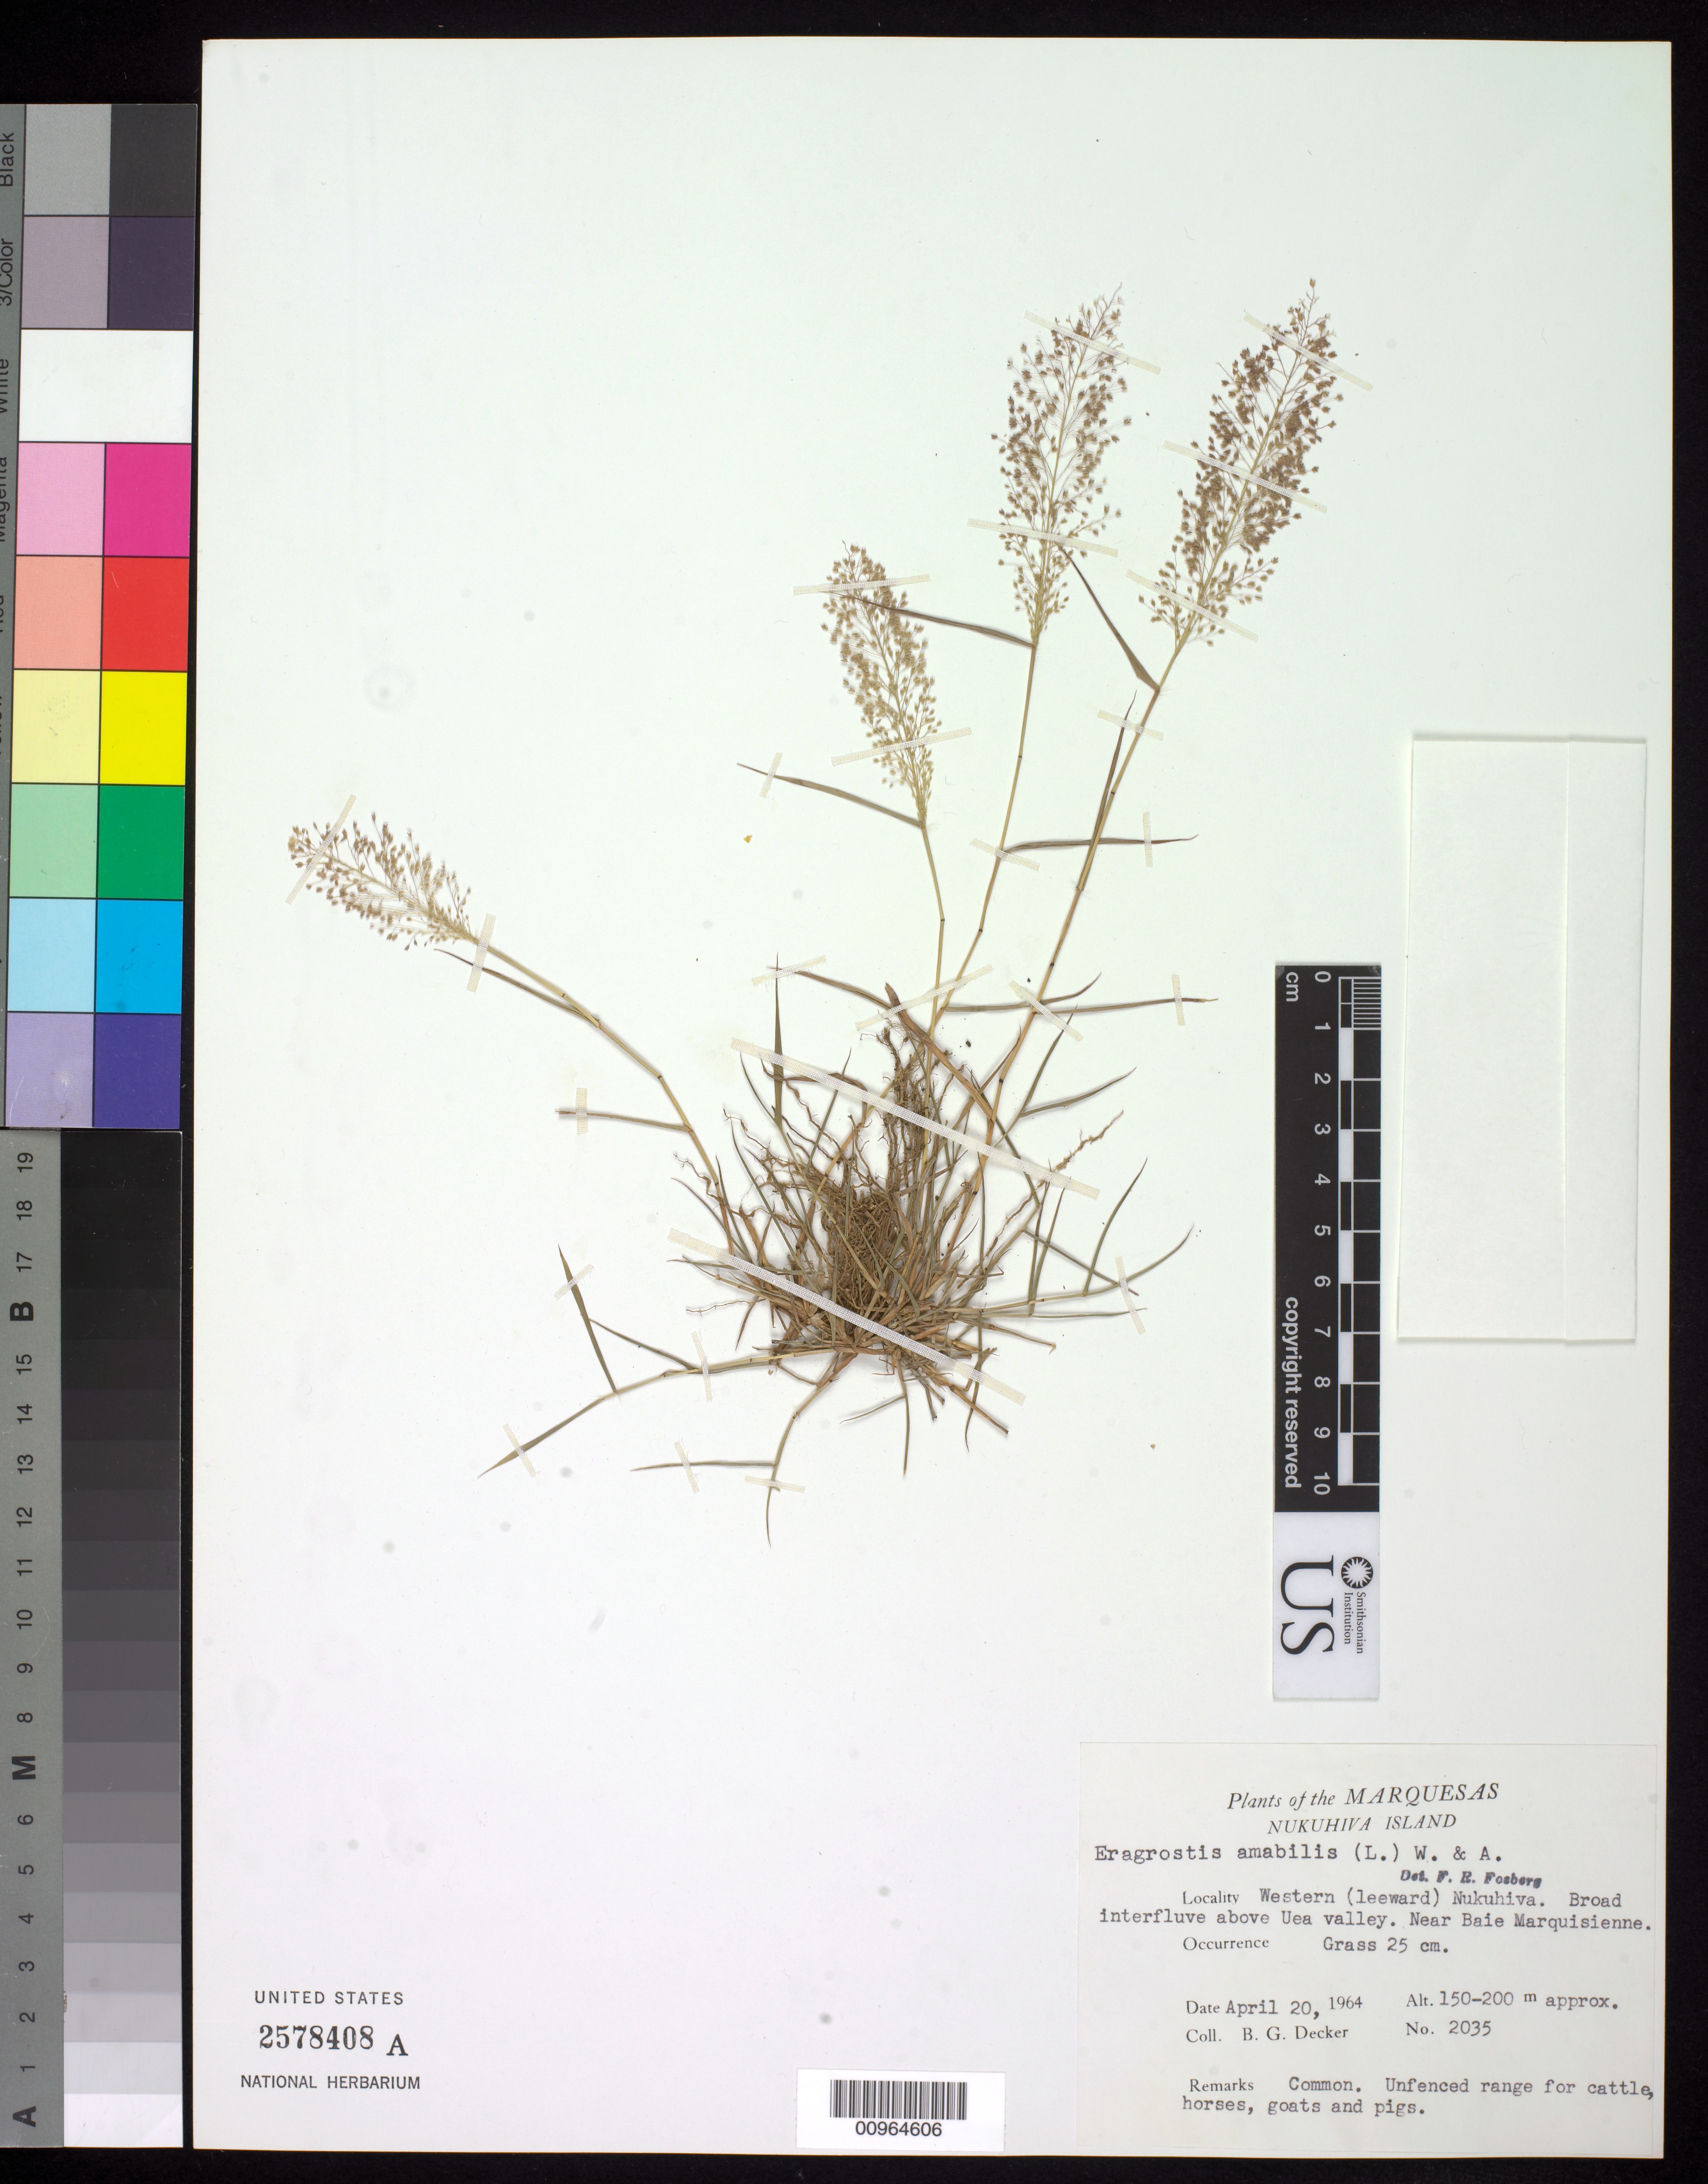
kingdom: Plantae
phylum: Tracheophyta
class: Liliopsida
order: Poales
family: Poaceae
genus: Eragrostis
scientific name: Eragrostis tenella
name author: (L.) P. Beauv. ex Roem. & Schult.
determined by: Wagner, W. L., (BOT), Smithsonian Institution - National Museum of Natural History (UNITED STATES)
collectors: B. G. Decker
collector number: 2035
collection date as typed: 20 Apr 1964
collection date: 1964-04-20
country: French Polynesia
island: Nuku Hiva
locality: Western (leeward) Nukuhiva, Broad interfluve above Uea valley.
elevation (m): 150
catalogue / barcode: US 2578408